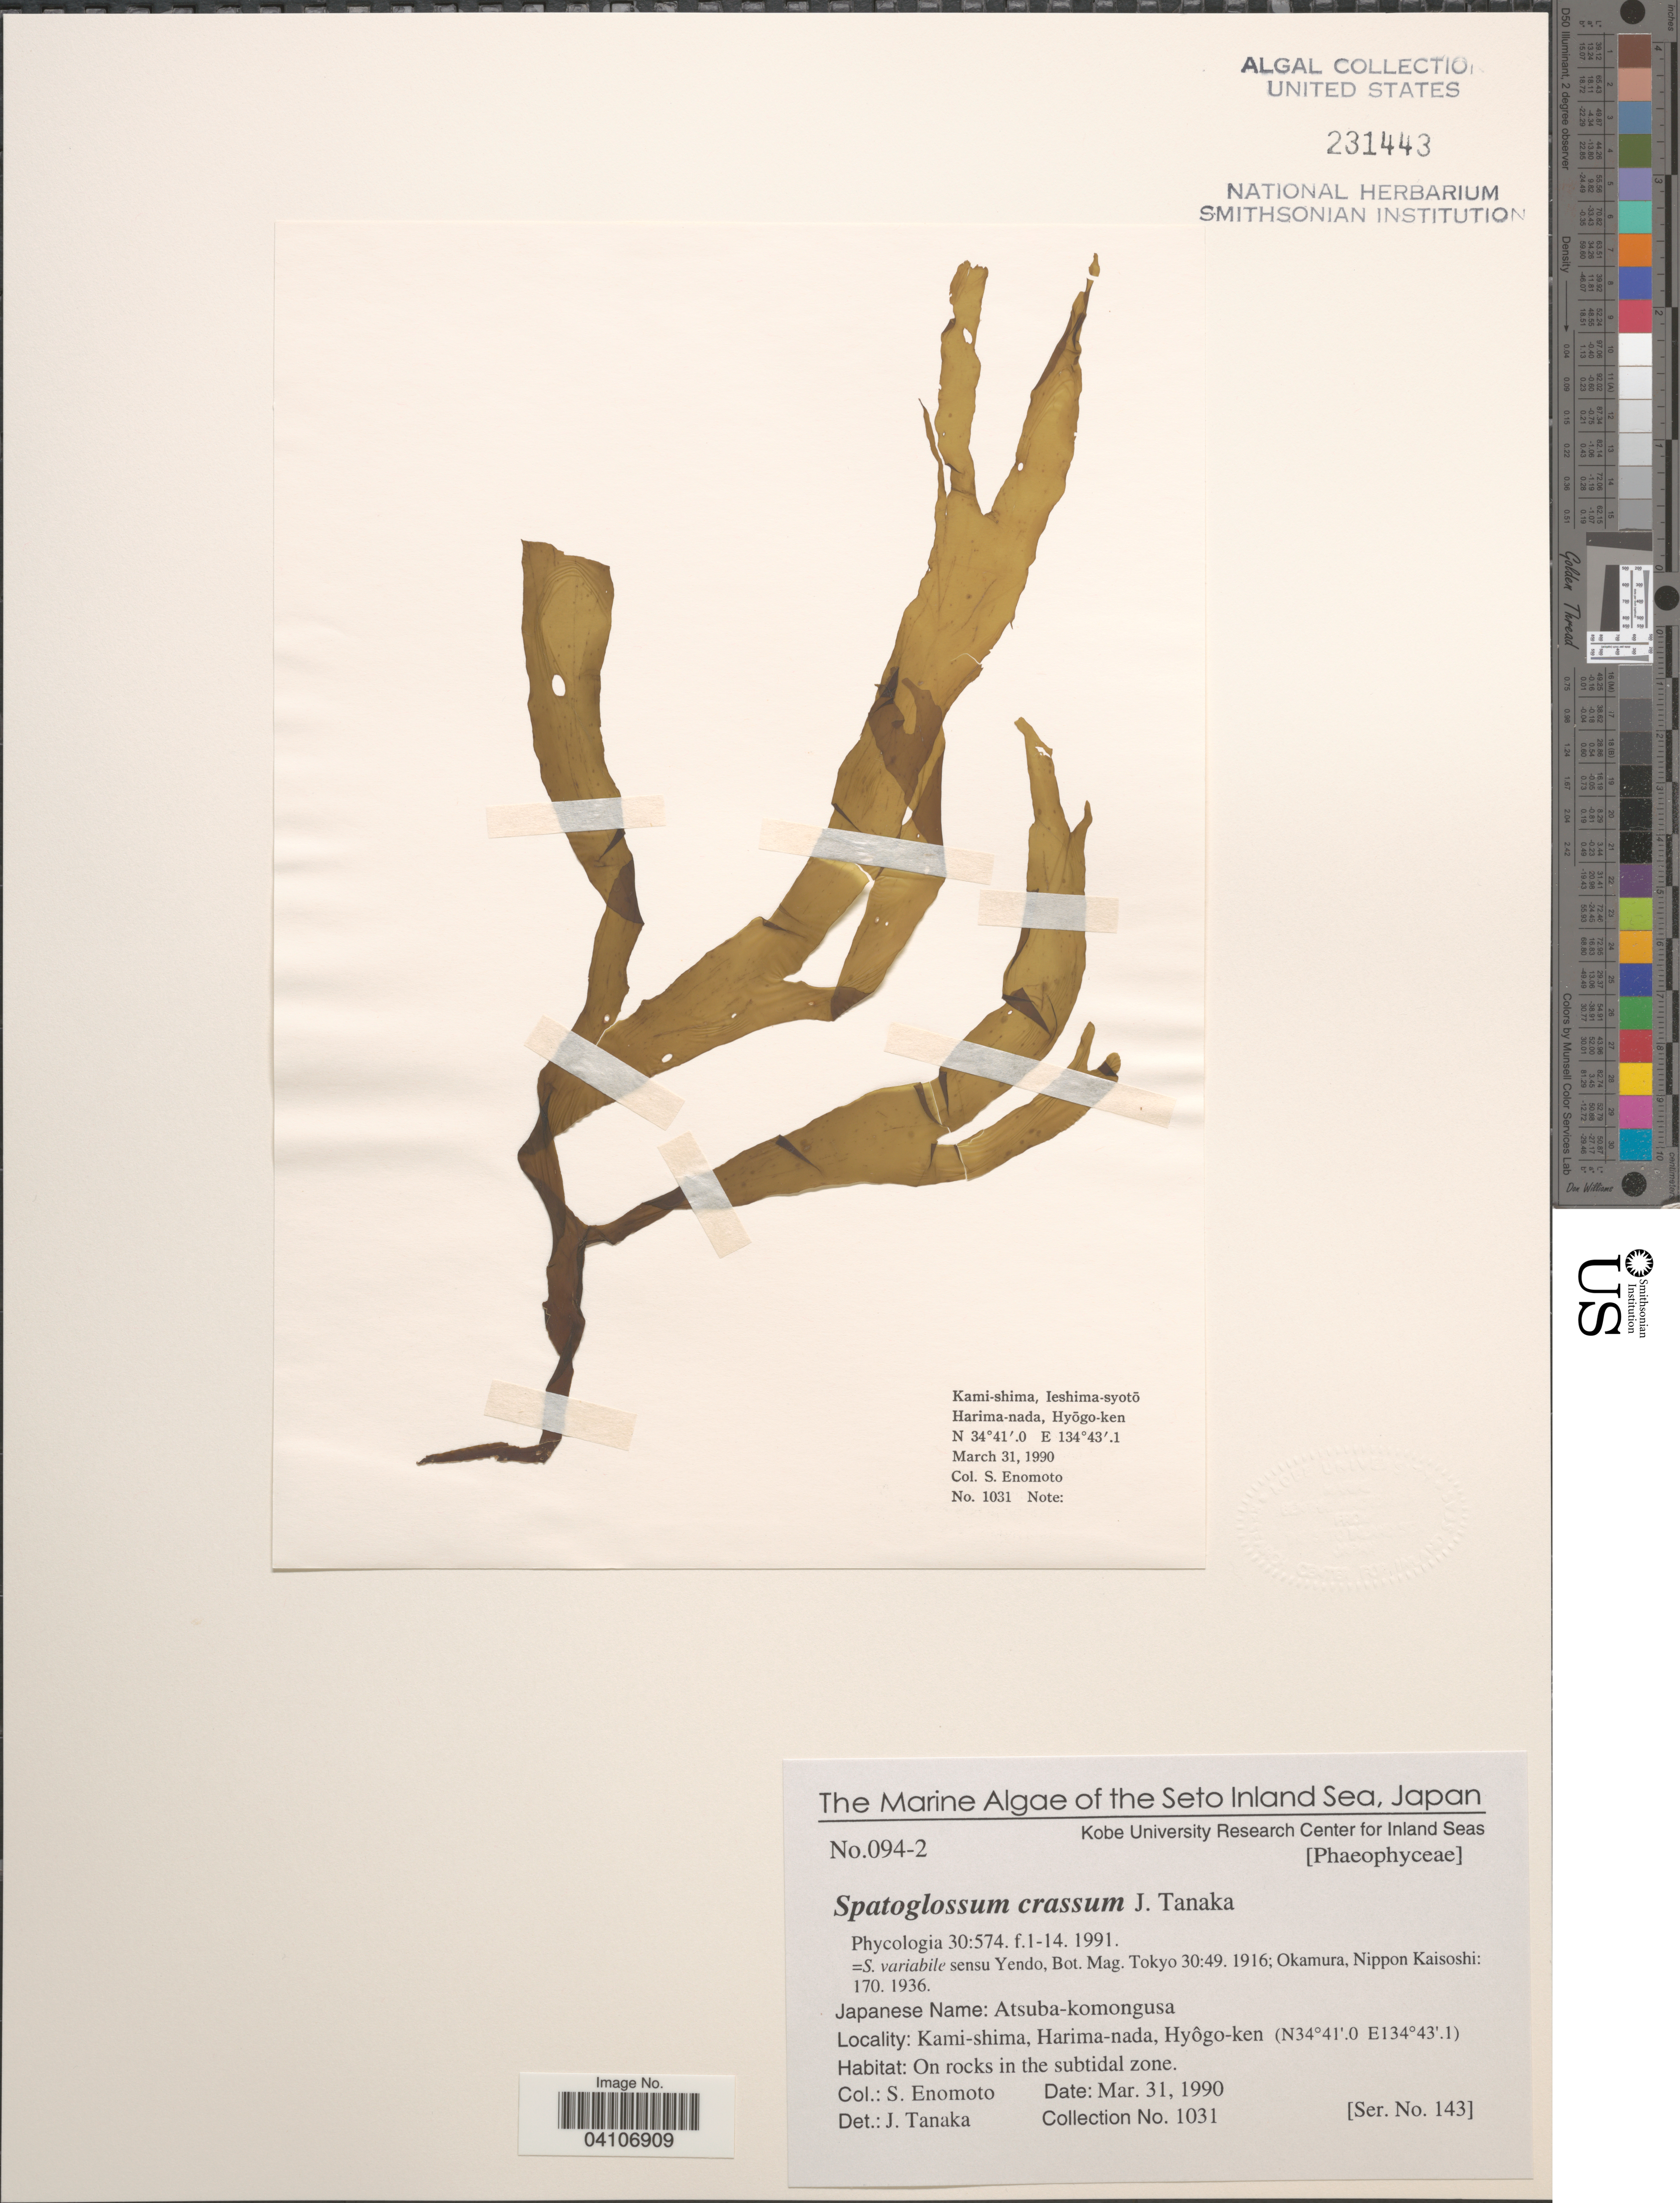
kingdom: Chromista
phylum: Ochrophyta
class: Phaeophyceae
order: Dictyotales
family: Dictyotaceae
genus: Spatoglossum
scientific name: Spatoglossum crassum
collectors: S. Enomoto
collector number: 1031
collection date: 1990-03-31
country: Japan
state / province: Hyogo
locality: The Seto Inland Sea. Kami-shima, Harima-nada, Hyôgo-ken. On rocks in the subtidal zone.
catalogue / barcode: US 231443